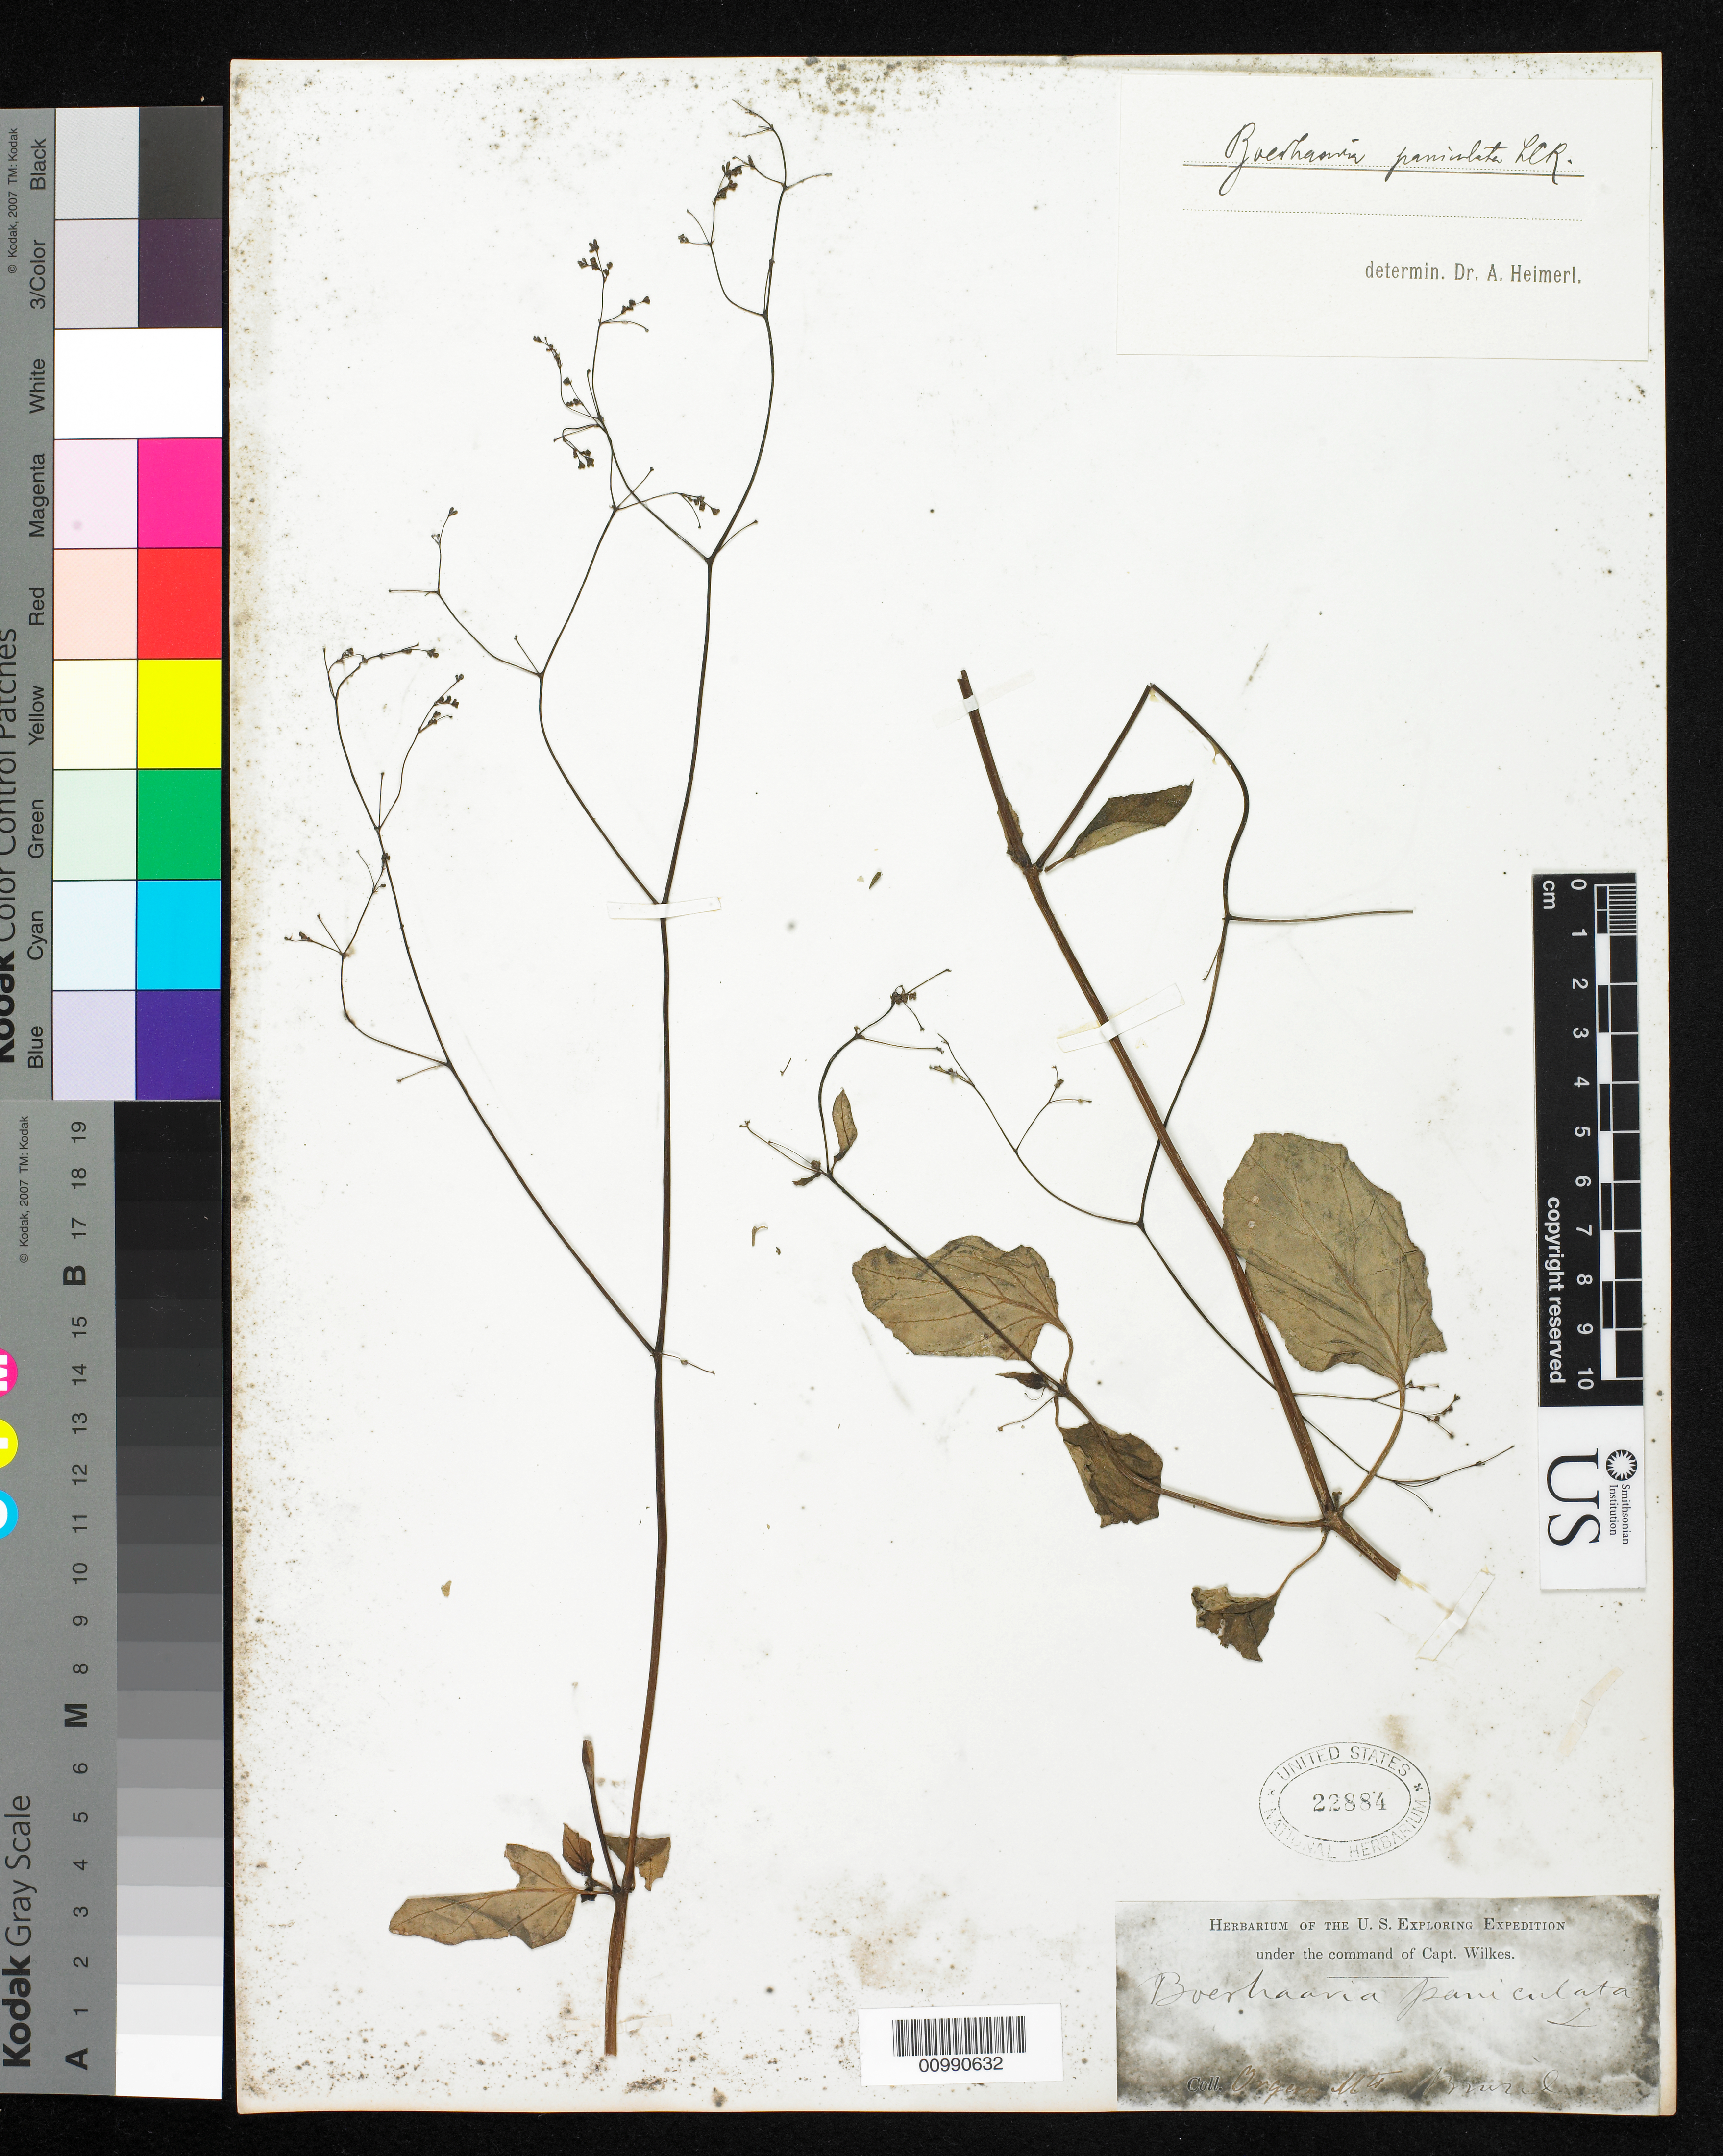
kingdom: Plantae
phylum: Tracheophyta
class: Magnoliopsida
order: Caryophyllales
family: Nyctaginaceae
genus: Boerhavia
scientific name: Boerhavia diffusa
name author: L.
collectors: Wilkes Explor. Exped.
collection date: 1838/1842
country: Brazil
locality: Organ Mountains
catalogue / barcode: US 22884